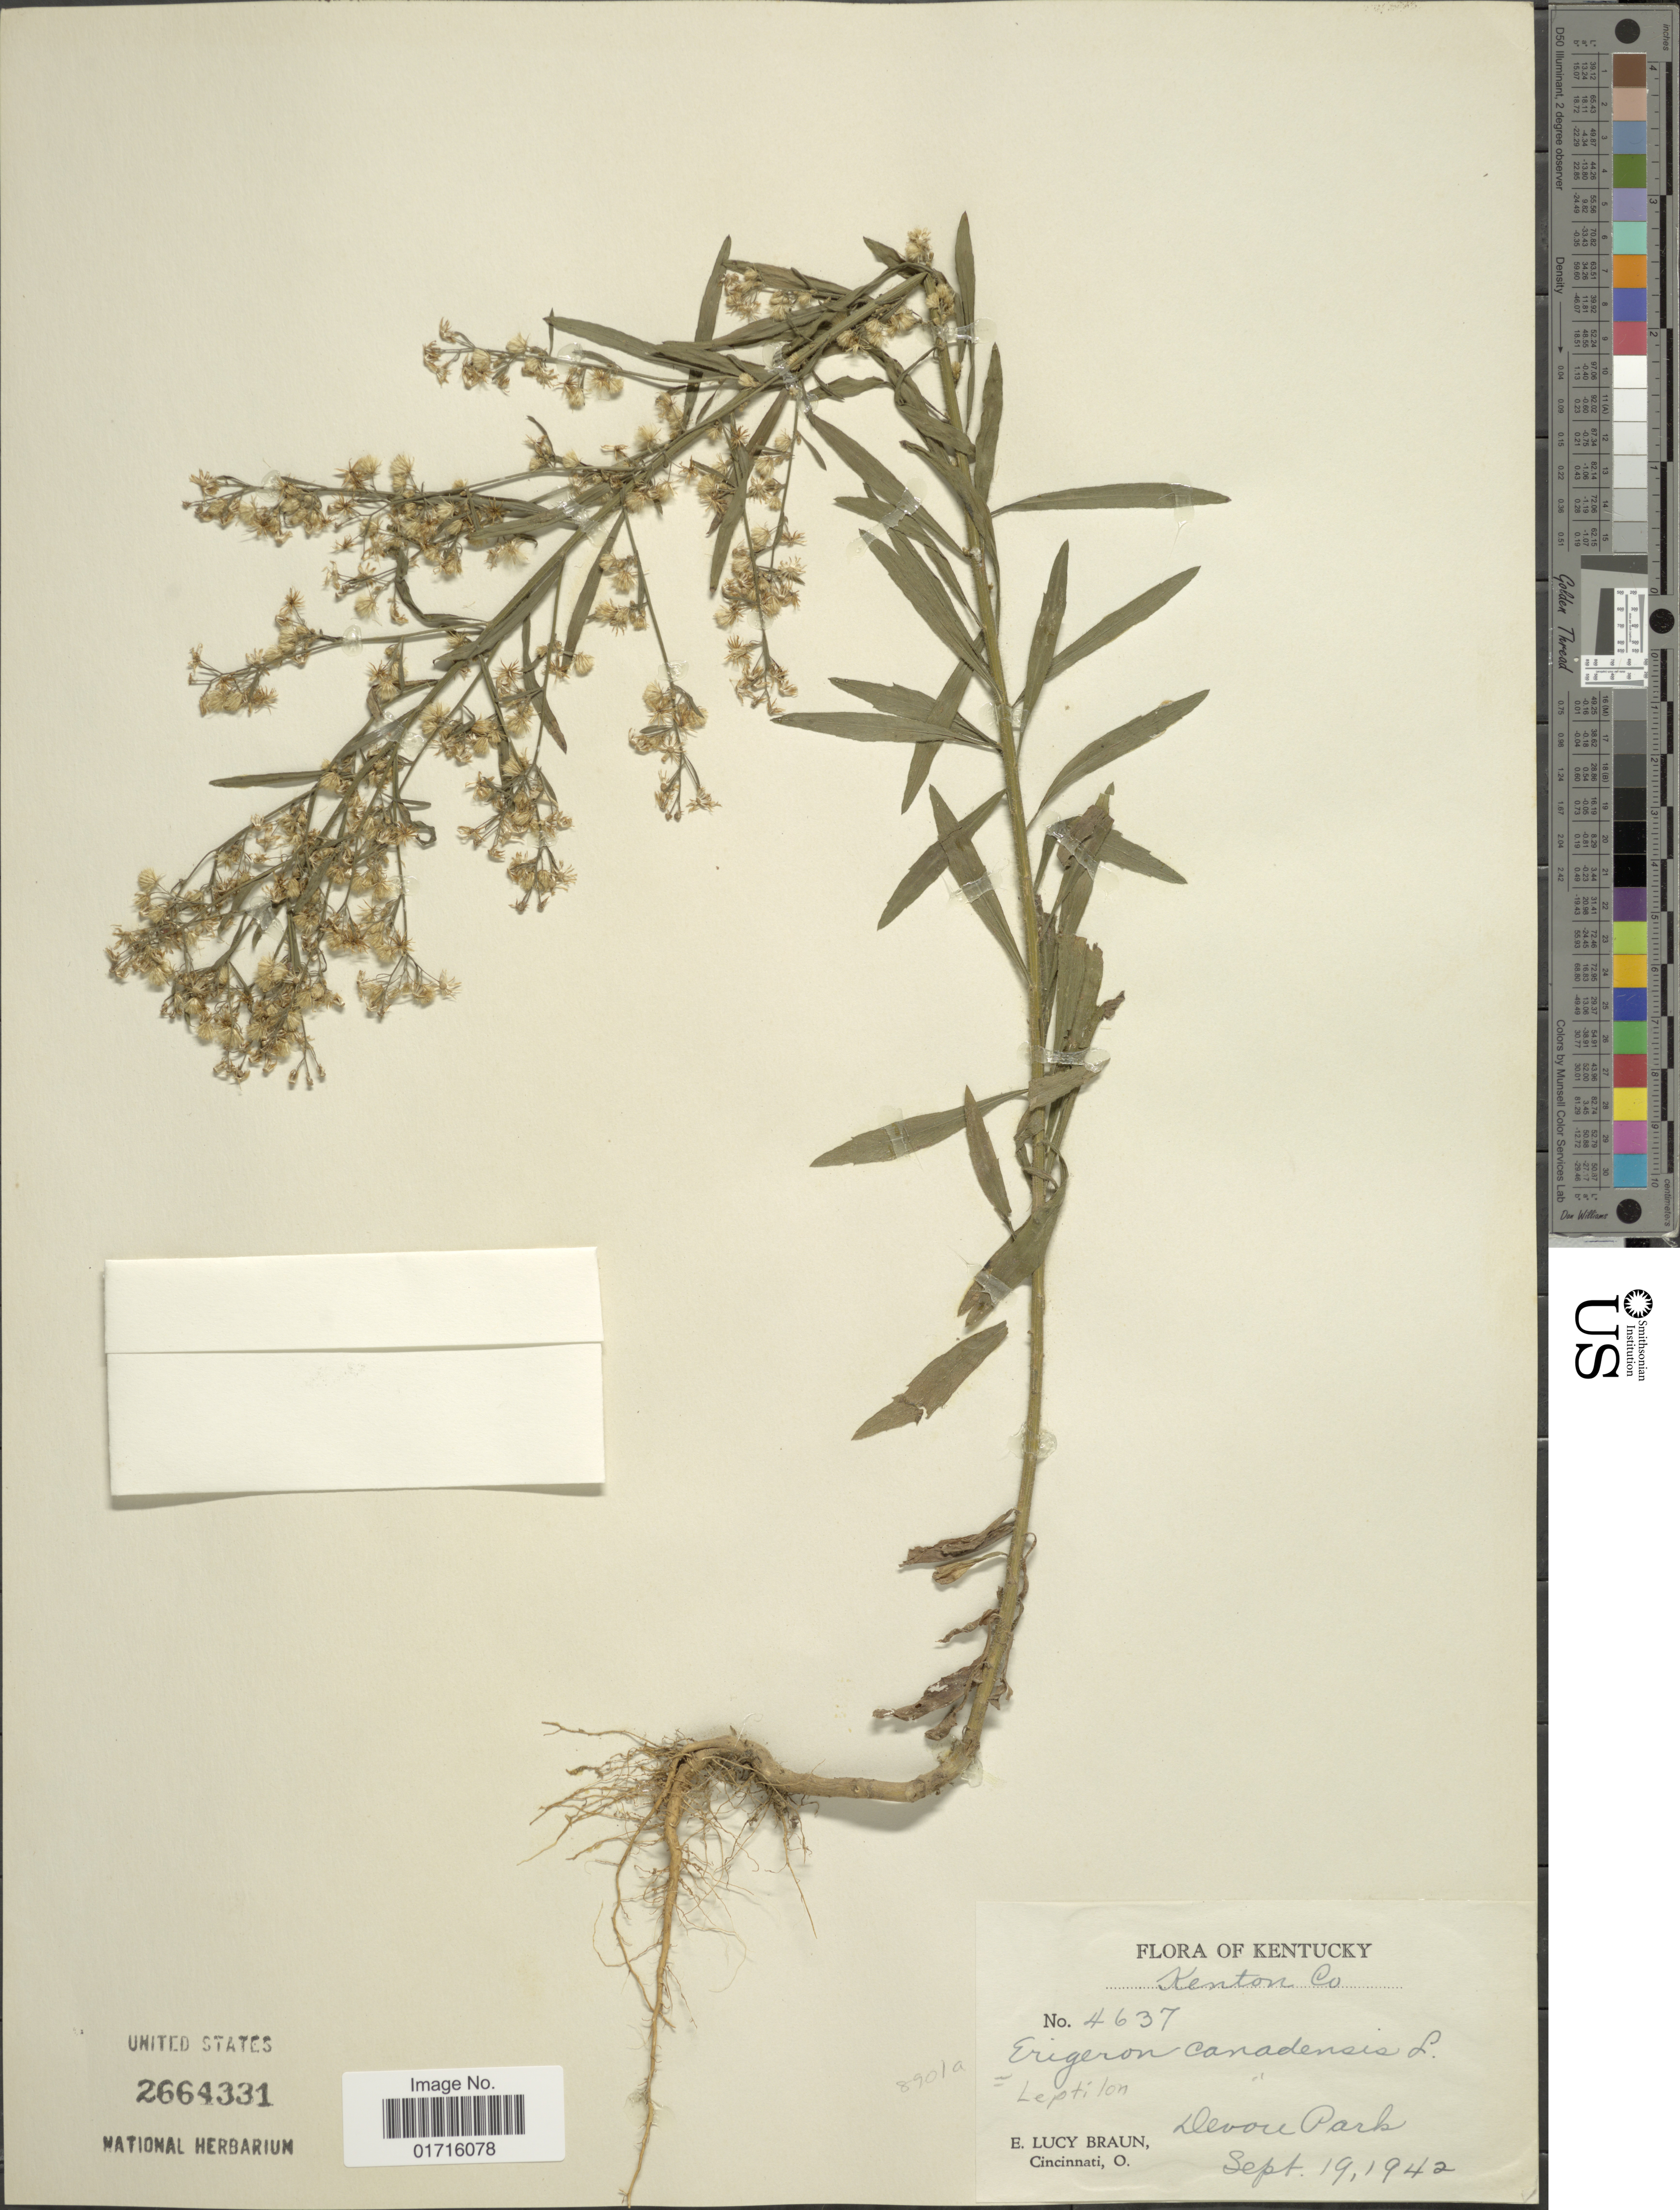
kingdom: Plantae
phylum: Tracheophyta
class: Magnoliopsida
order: Asterales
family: Asteraceae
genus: Conyza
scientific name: Conyza canadensis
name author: (L.) Cronq.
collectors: E. L. Braun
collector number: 4637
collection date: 1942-09-19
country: United States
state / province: Kentucky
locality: Kenton Co. Devou Park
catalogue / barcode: US 2664331